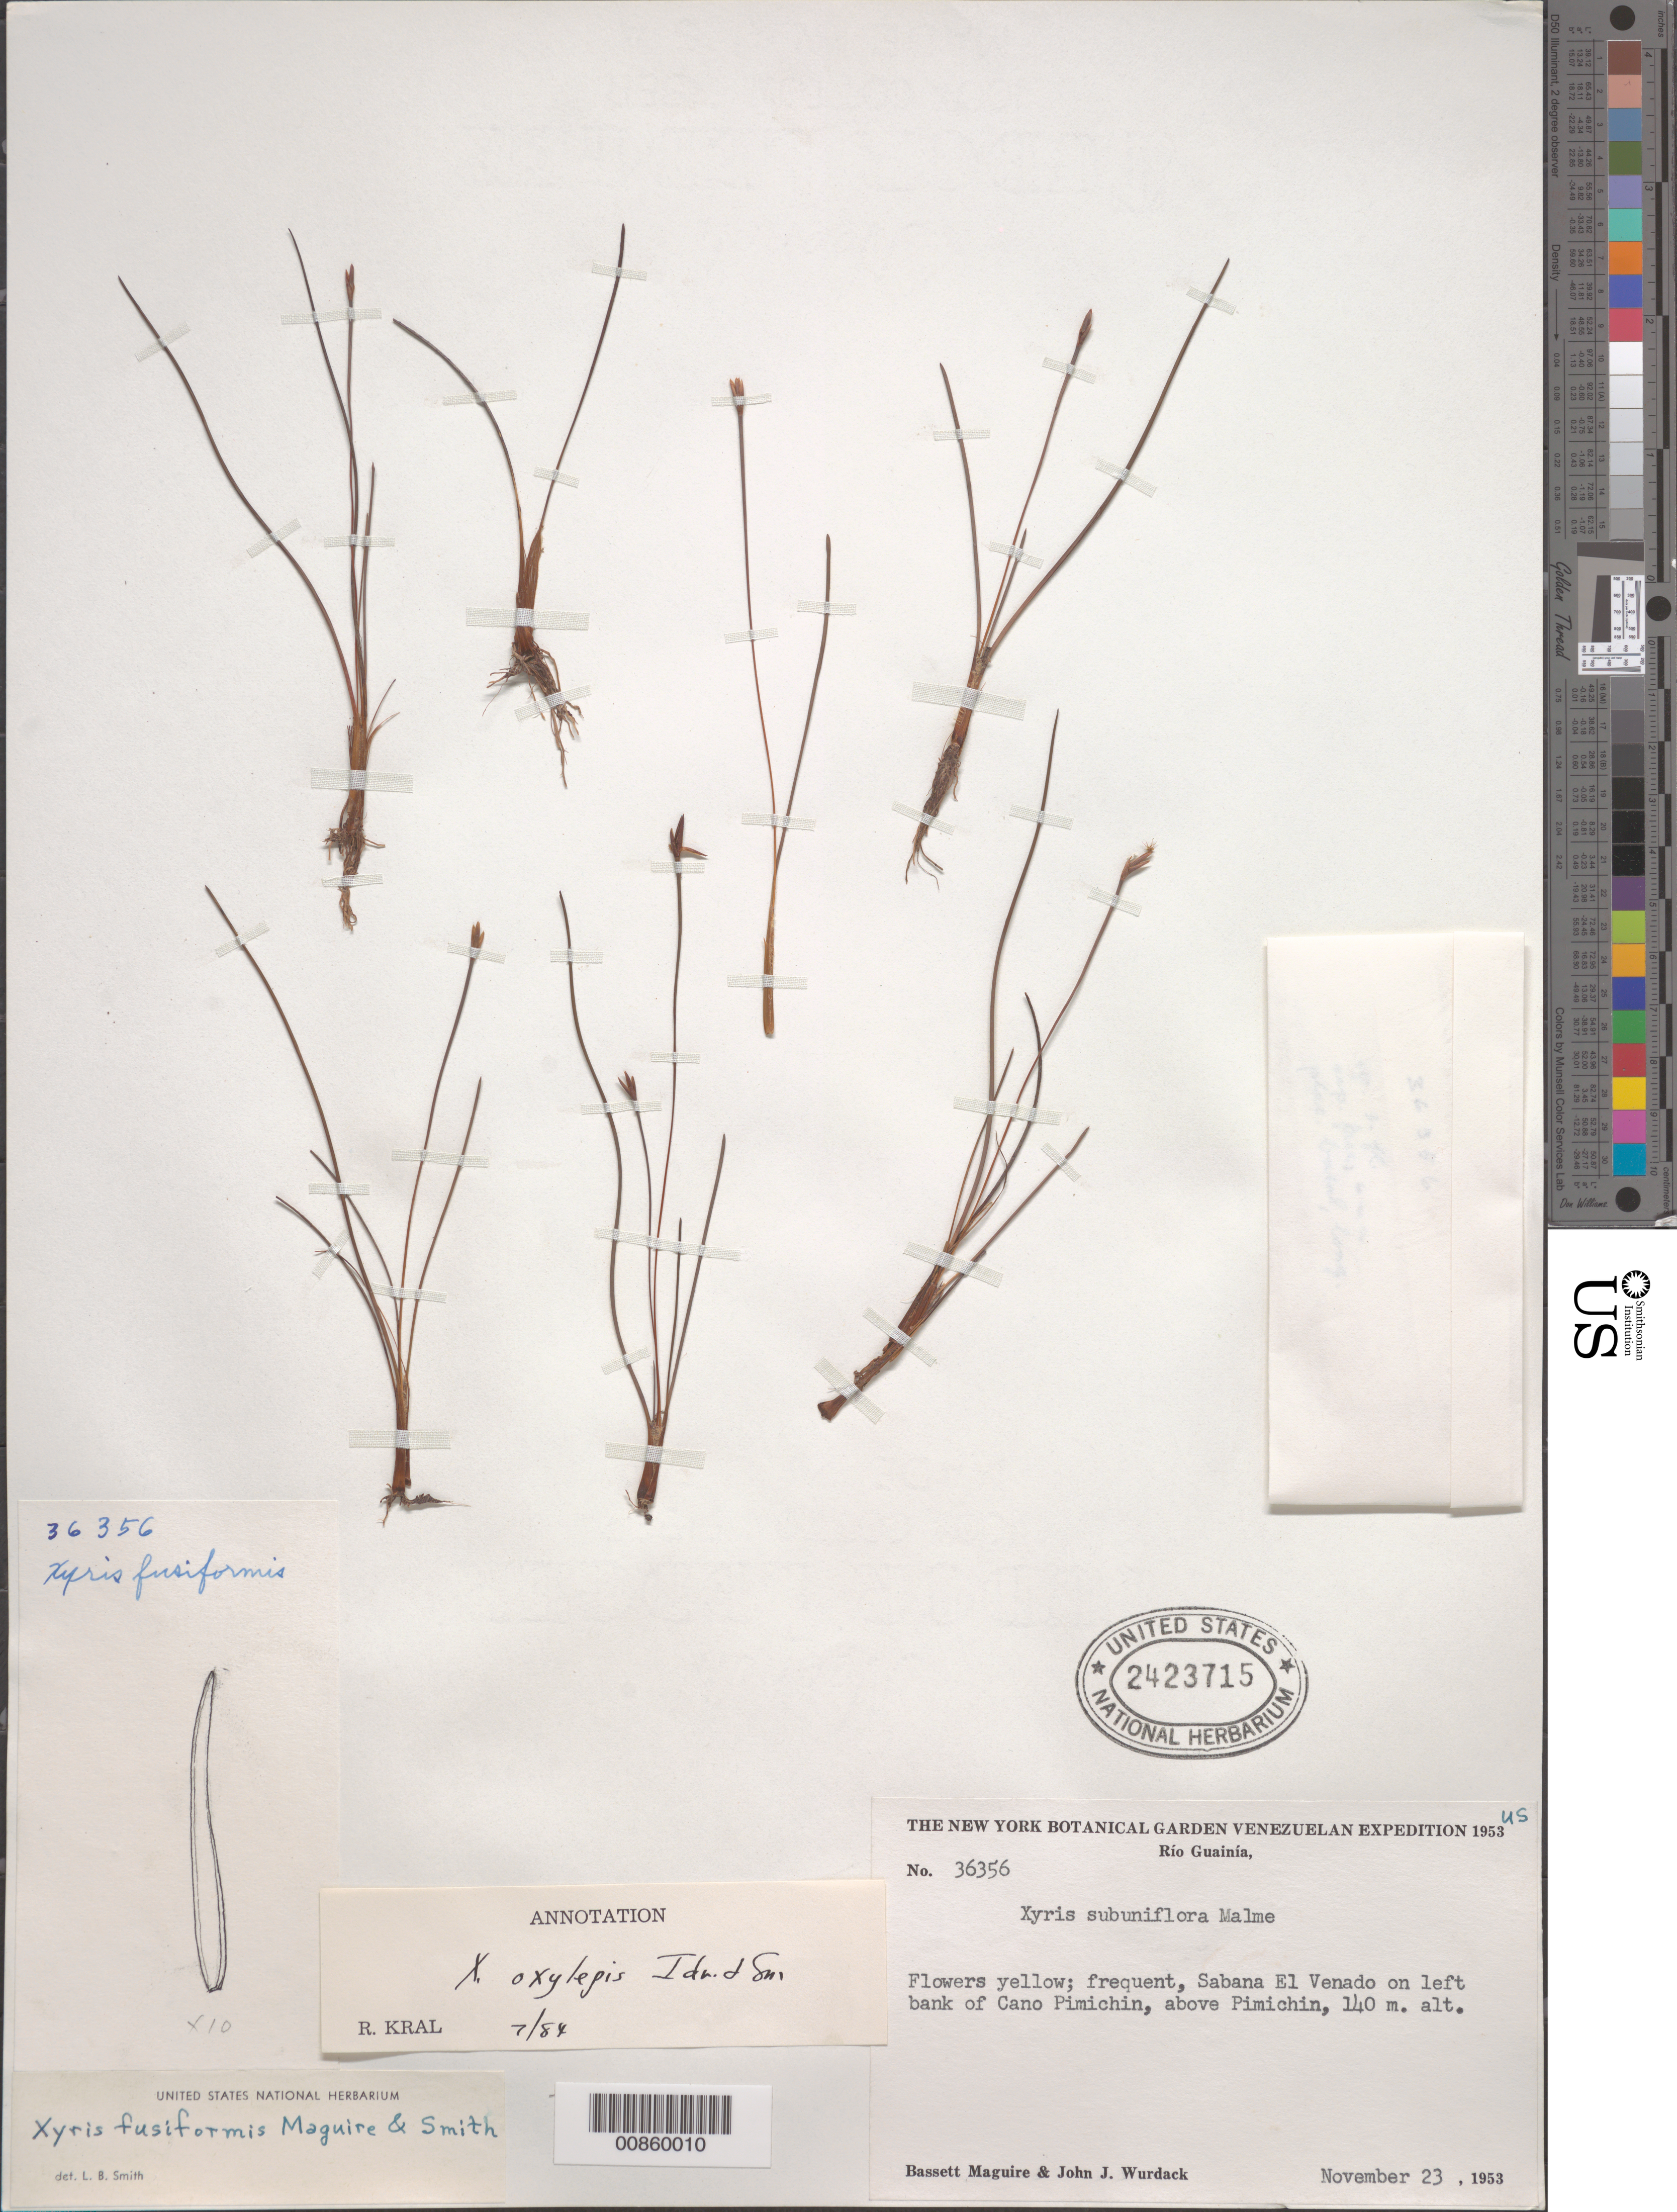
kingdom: Plantae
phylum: Tracheophyta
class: Liliopsida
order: Poales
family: Xyridaceae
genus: Xyris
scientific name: Xyris oxylepis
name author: Idrobo & L.B. Sm.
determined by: Kral, Robert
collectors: B. Maguire & J. J. Wurdack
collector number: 36356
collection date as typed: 23-Nov-53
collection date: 1953-11-23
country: Venezuela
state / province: Amazonas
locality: Río Guainía, Sabana El Venado, left bank of Caño Pimichin, above Pimichin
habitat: Savanna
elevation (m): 140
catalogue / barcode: US 2423715